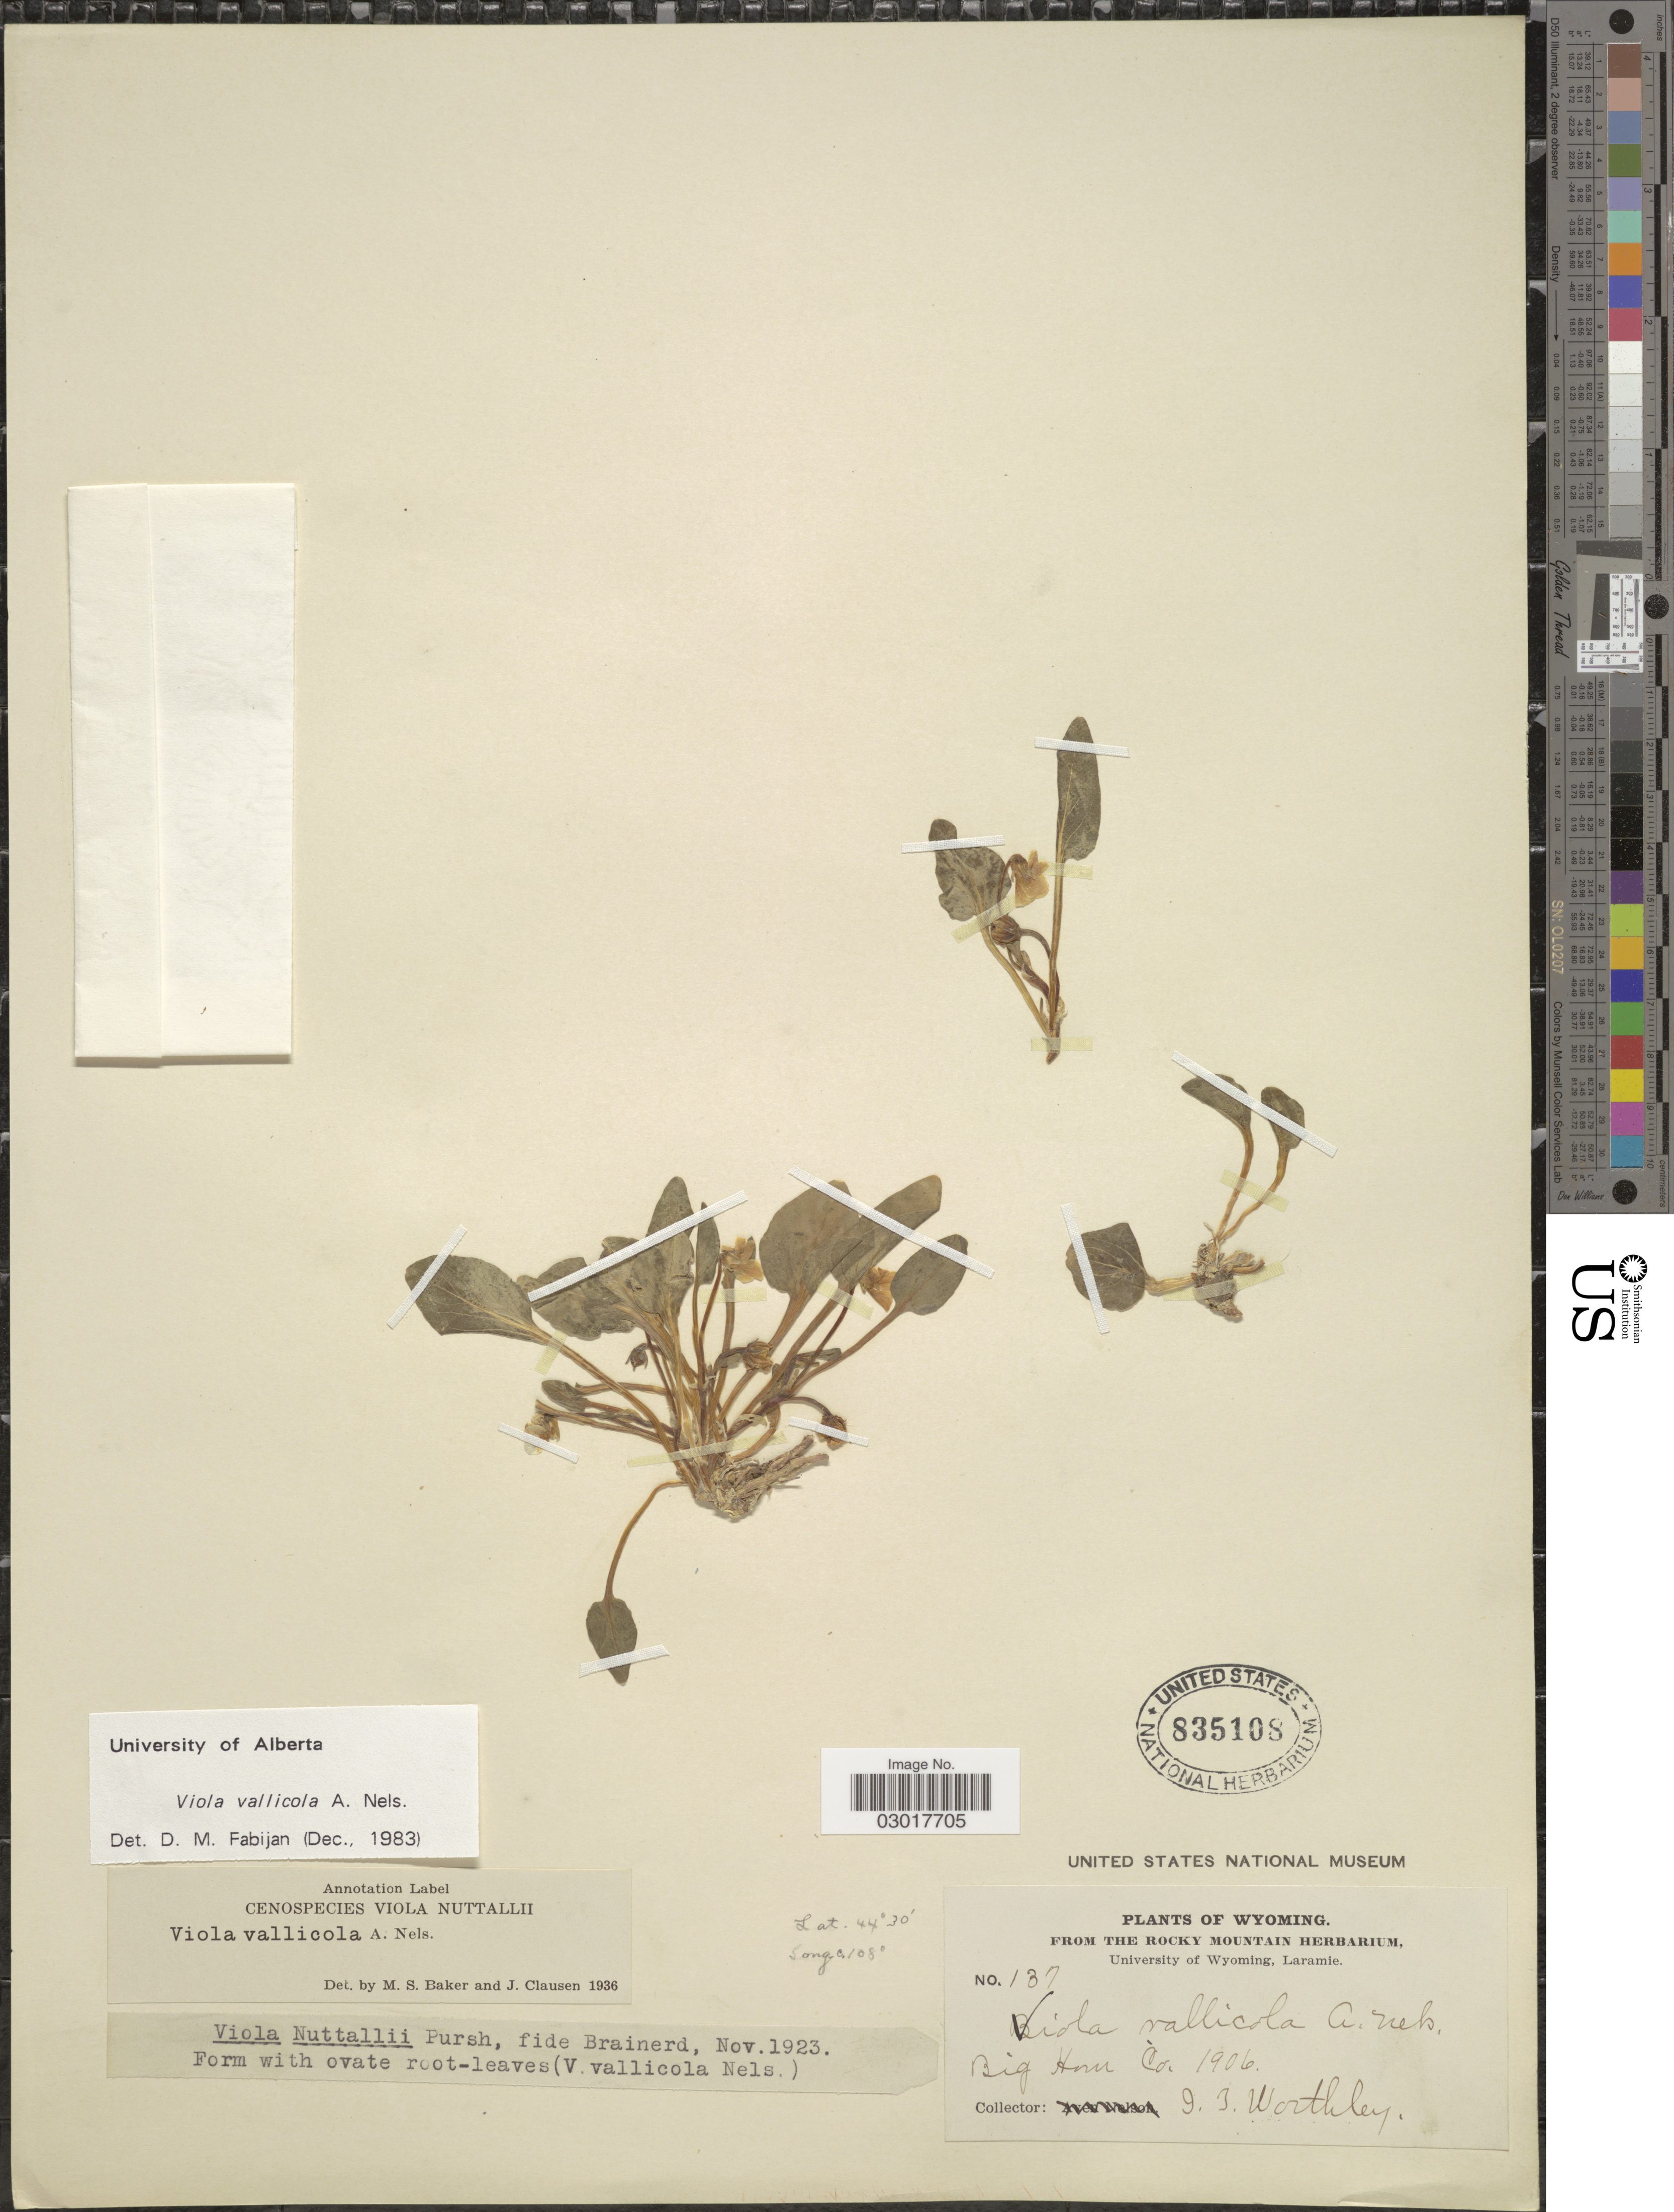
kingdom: Plantae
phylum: Tracheophyta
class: Magnoliopsida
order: Malpighiales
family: Violaceae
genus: Viola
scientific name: Viola vallicola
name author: A. Nelson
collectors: J. Worthley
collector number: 137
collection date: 1906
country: United States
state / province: Wyoming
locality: Big Horn Co.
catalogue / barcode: US 835108